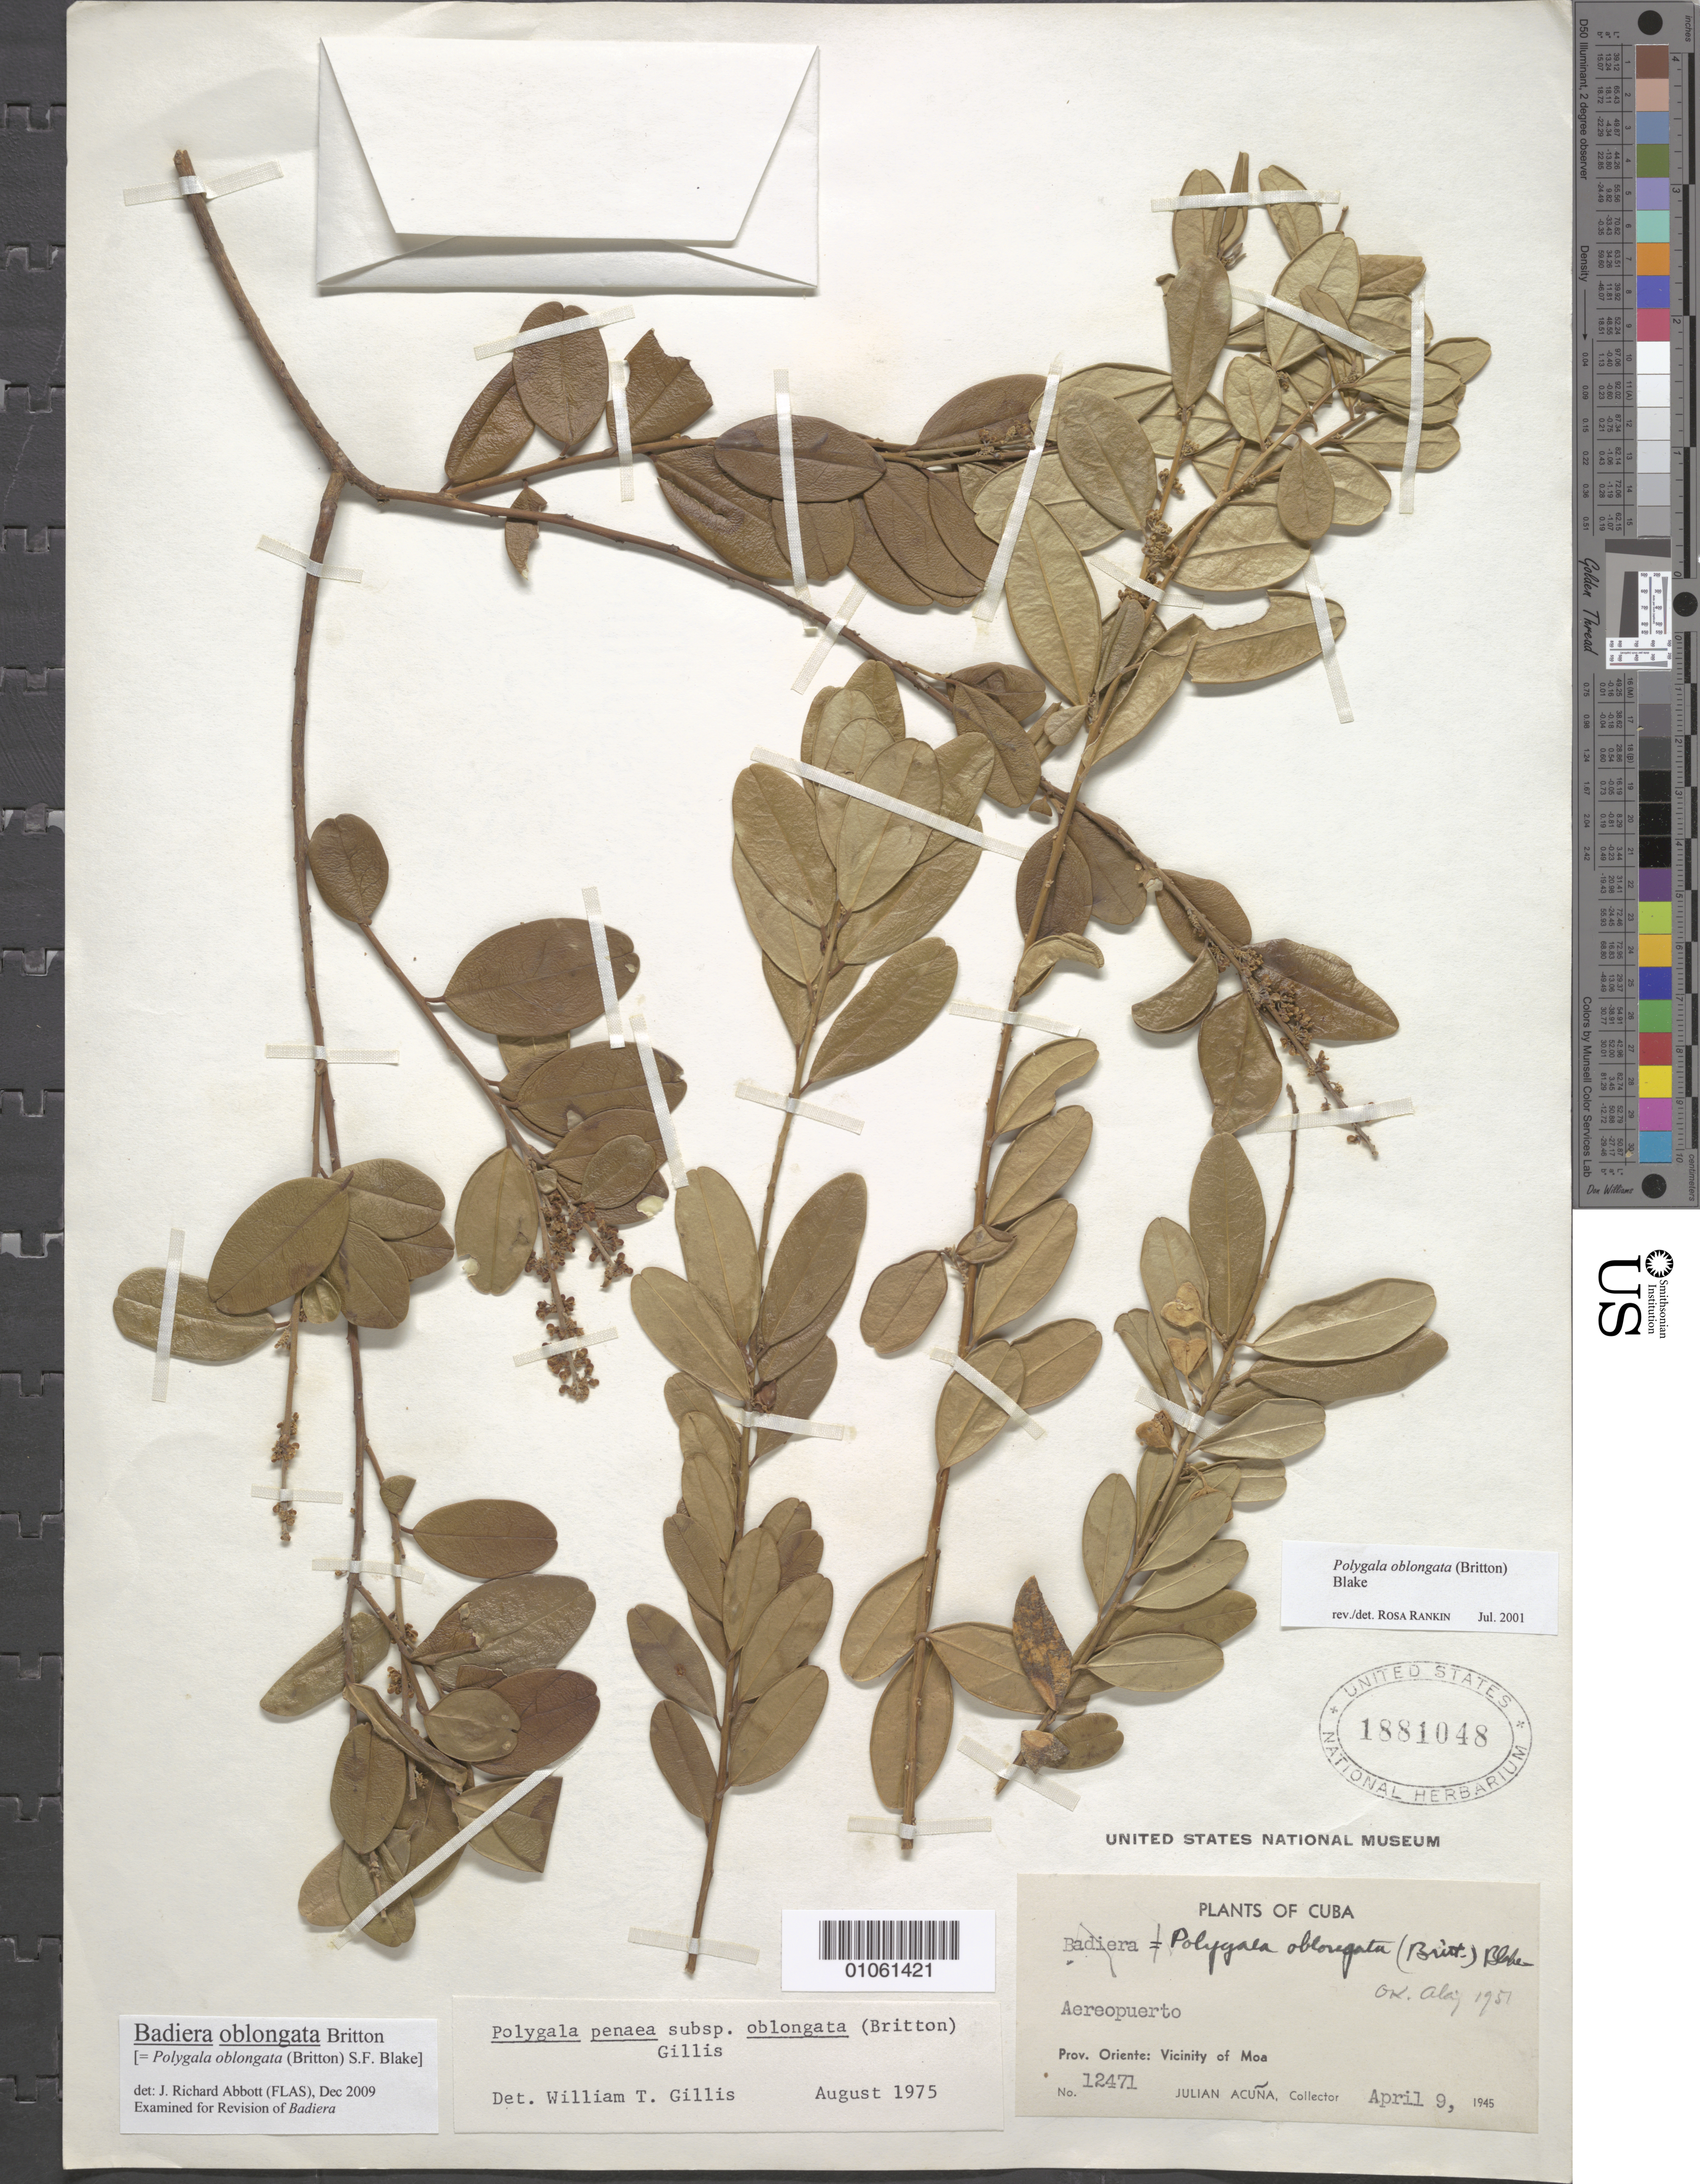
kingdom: Plantae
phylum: Tracheophyta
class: Magnoliopsida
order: Fabales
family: Polygalaceae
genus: Badiera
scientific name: Badiera oblongata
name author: Britton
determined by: Abbott, J. R., (FLAS)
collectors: J. Acuña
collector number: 12471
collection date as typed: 09 Apr 1945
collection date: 1945-04-09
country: Cuba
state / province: Holguín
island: Cuba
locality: Moa vicinity; aereopuerto [Oriente]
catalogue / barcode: US 1881048